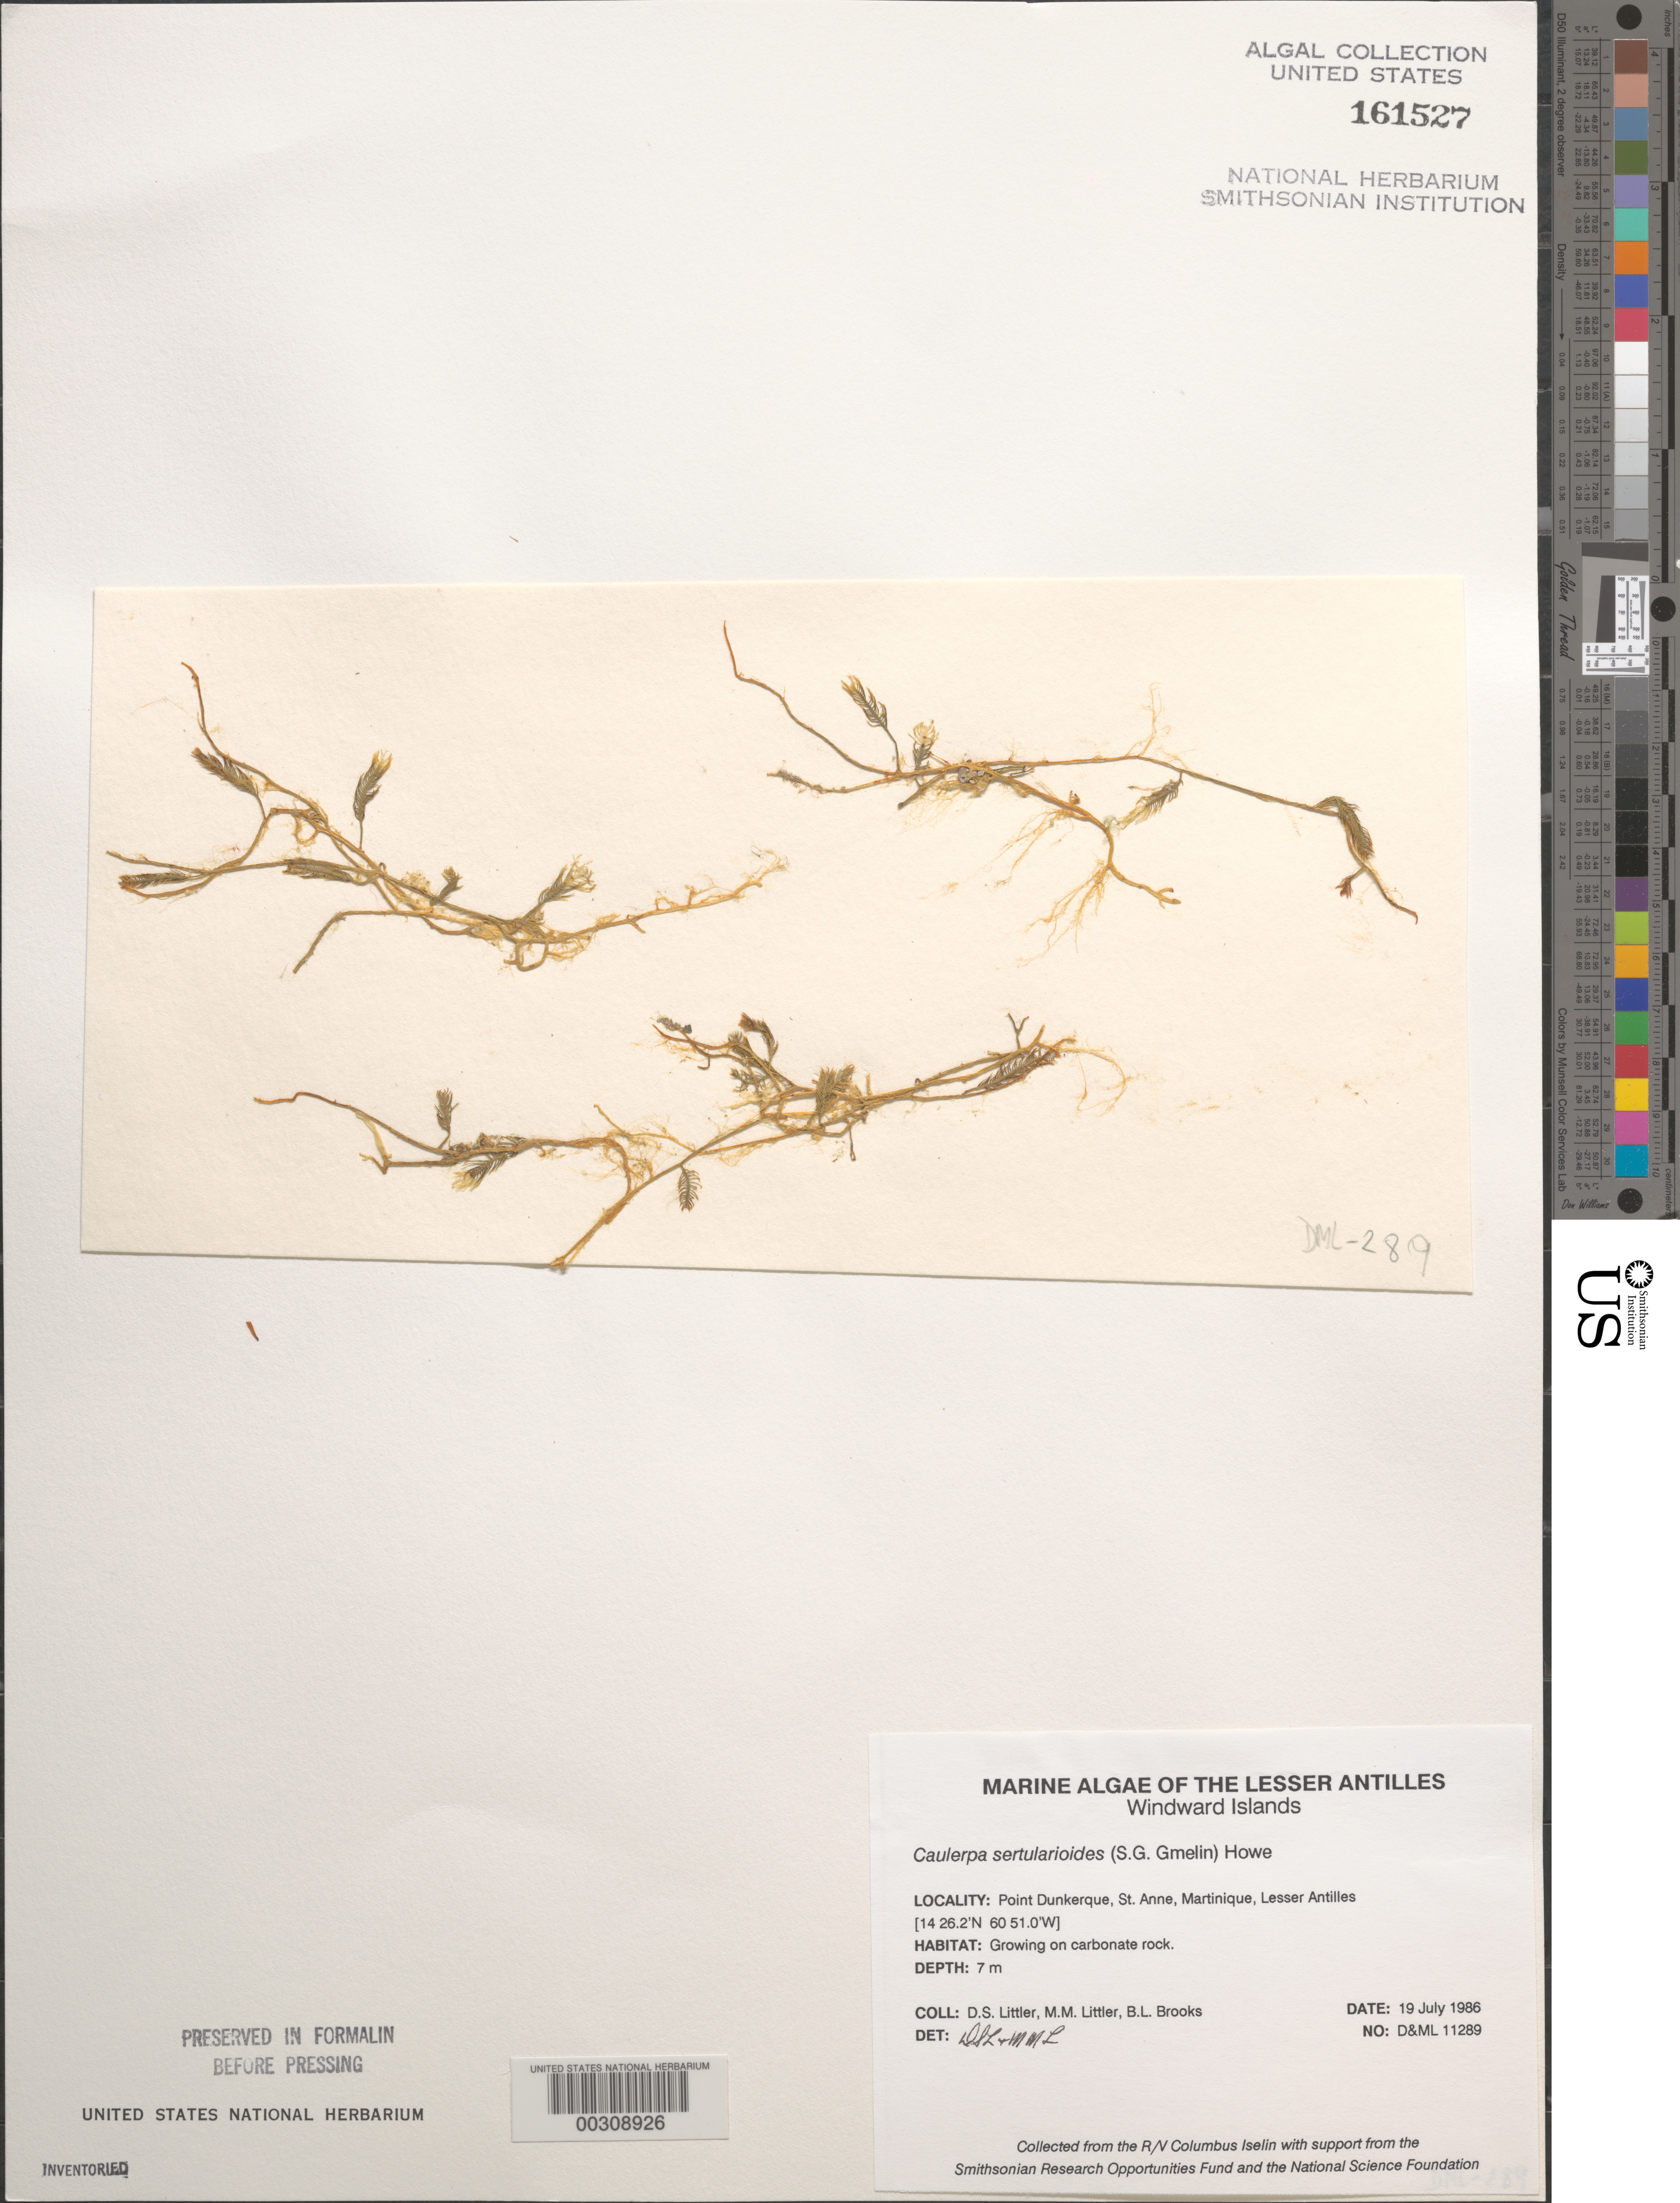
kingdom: Plantae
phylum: Chlorophyta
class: Ulvophyceae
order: Bryopsidales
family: Caulerpaceae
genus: Caulerpa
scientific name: Caulerpa sertularioides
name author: (S.G. Gmel.) M. Howe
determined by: Littler, D. S.; Littler, M. M.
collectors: D. S. Littler, M. M. Littler & B. Brooks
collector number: D&ML 11289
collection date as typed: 19 Jul 1986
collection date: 1986-07-19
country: Martinique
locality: Pointe Dunkerque, St. Anne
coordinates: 14 26.2'N, 60 51.0'W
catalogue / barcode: US 161527